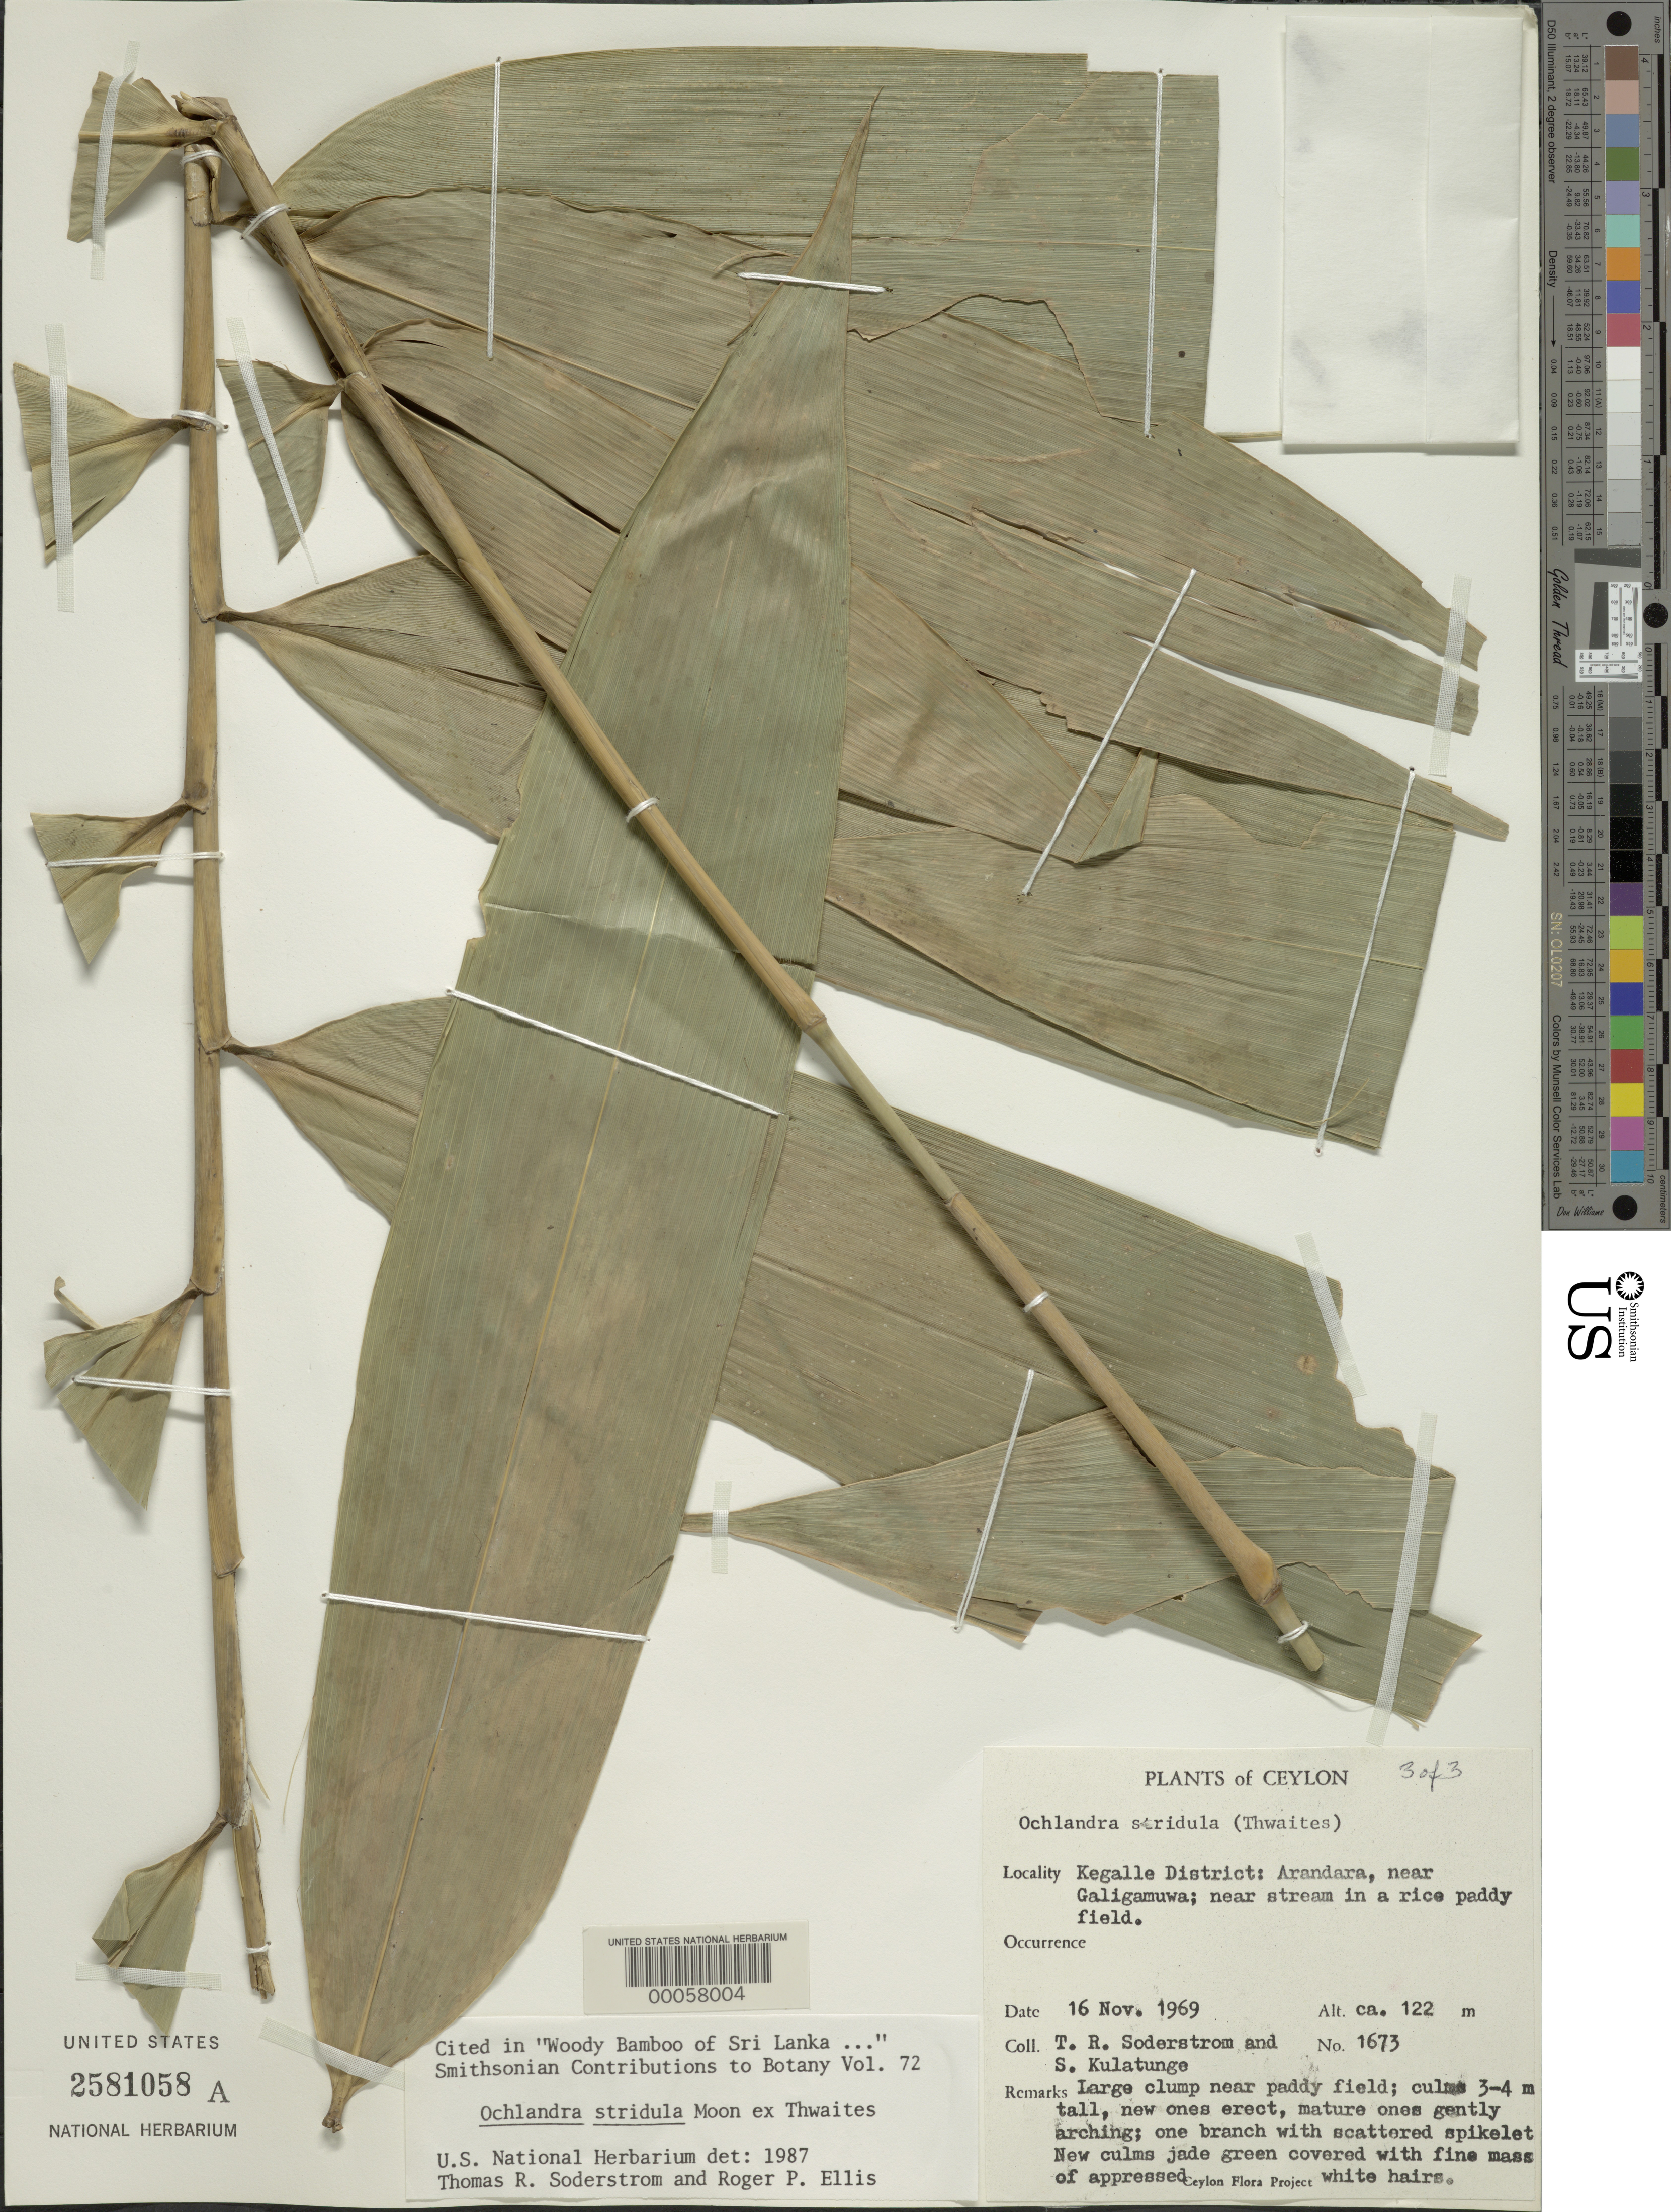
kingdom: Plantae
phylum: Tracheophyta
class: Liliopsida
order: Poales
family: Poaceae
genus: Ochlandra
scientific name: Ochlandra stridula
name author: Moon ex Thwaites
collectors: T. R. Soderstrom & S. Kulatunge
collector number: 1673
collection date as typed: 16 Nov 1969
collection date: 1969-11-16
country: Sri Lanka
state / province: Sabaragamuwa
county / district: Kegalle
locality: Arandara, near Galigamuwa, near stream in a rice paddy field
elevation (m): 122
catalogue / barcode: US 2581058A